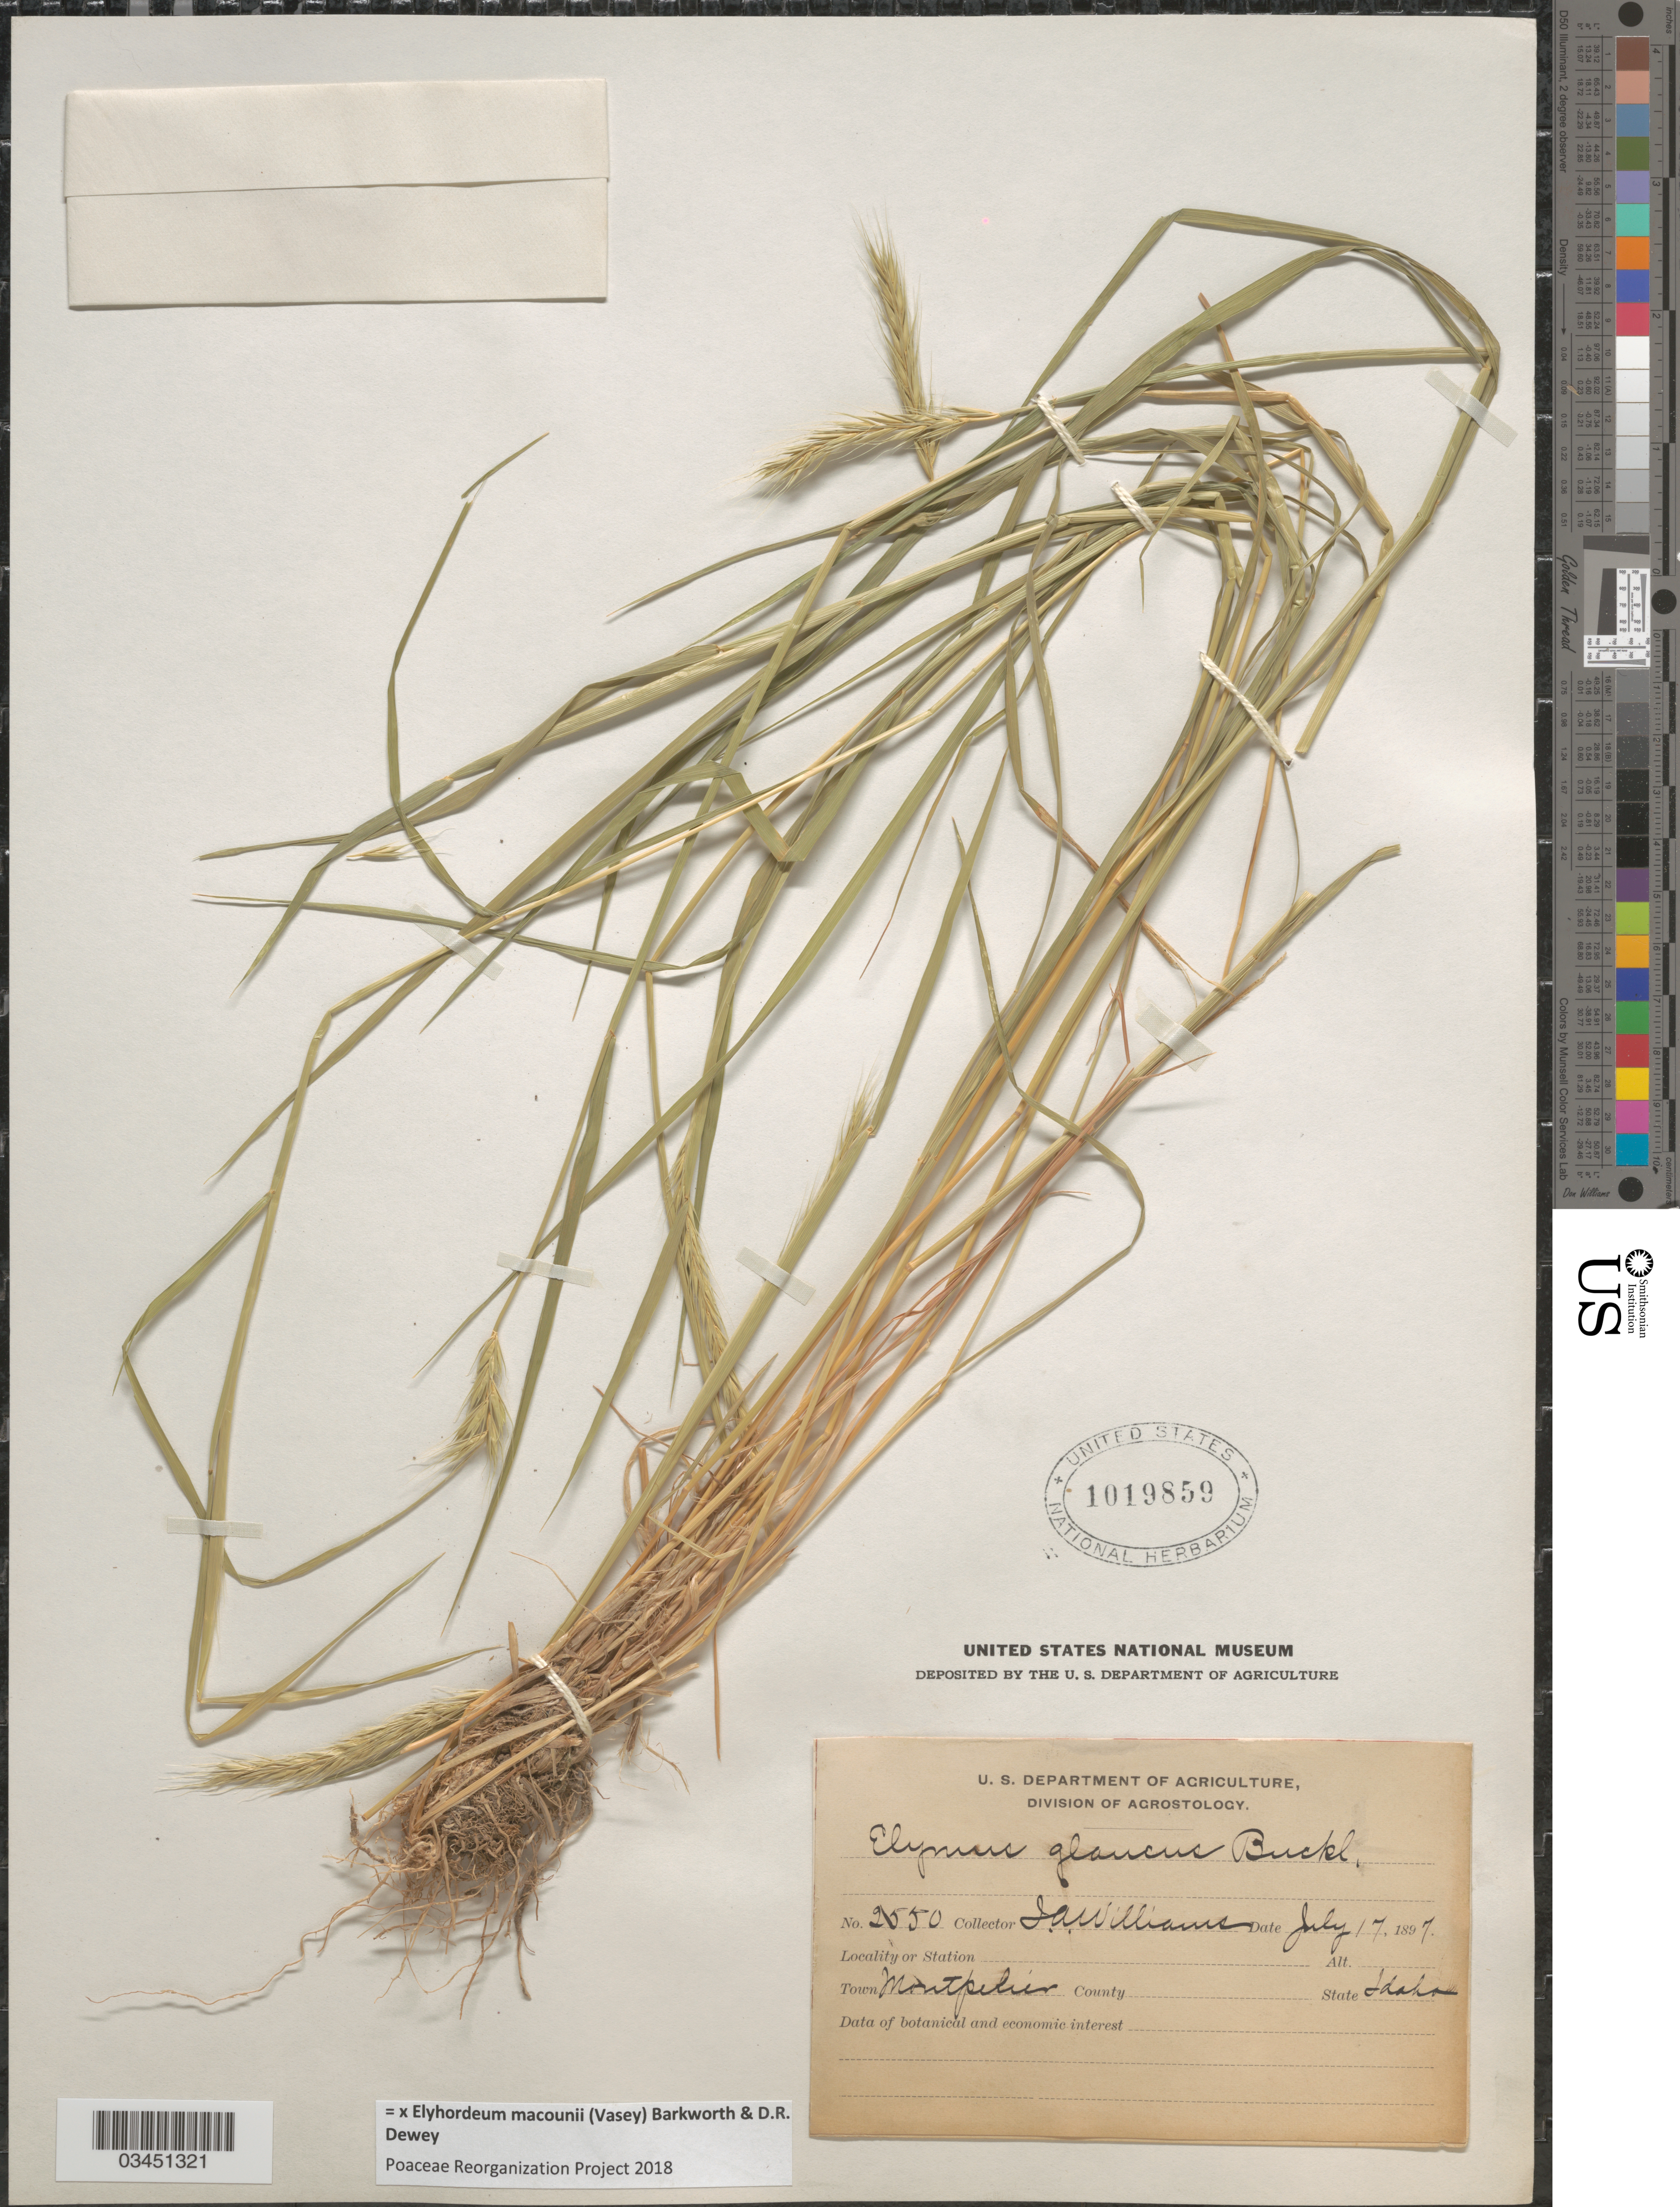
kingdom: Plantae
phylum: Tracheophyta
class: Liliopsida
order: Poales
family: Poaceae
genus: Elyhordeum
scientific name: x Elyhordeum macounii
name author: (Vasey) Barkworth & Dewey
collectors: T. Williams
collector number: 2550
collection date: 1897-07-17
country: United States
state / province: Idaho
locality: Town Montpelier.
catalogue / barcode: US 1019859